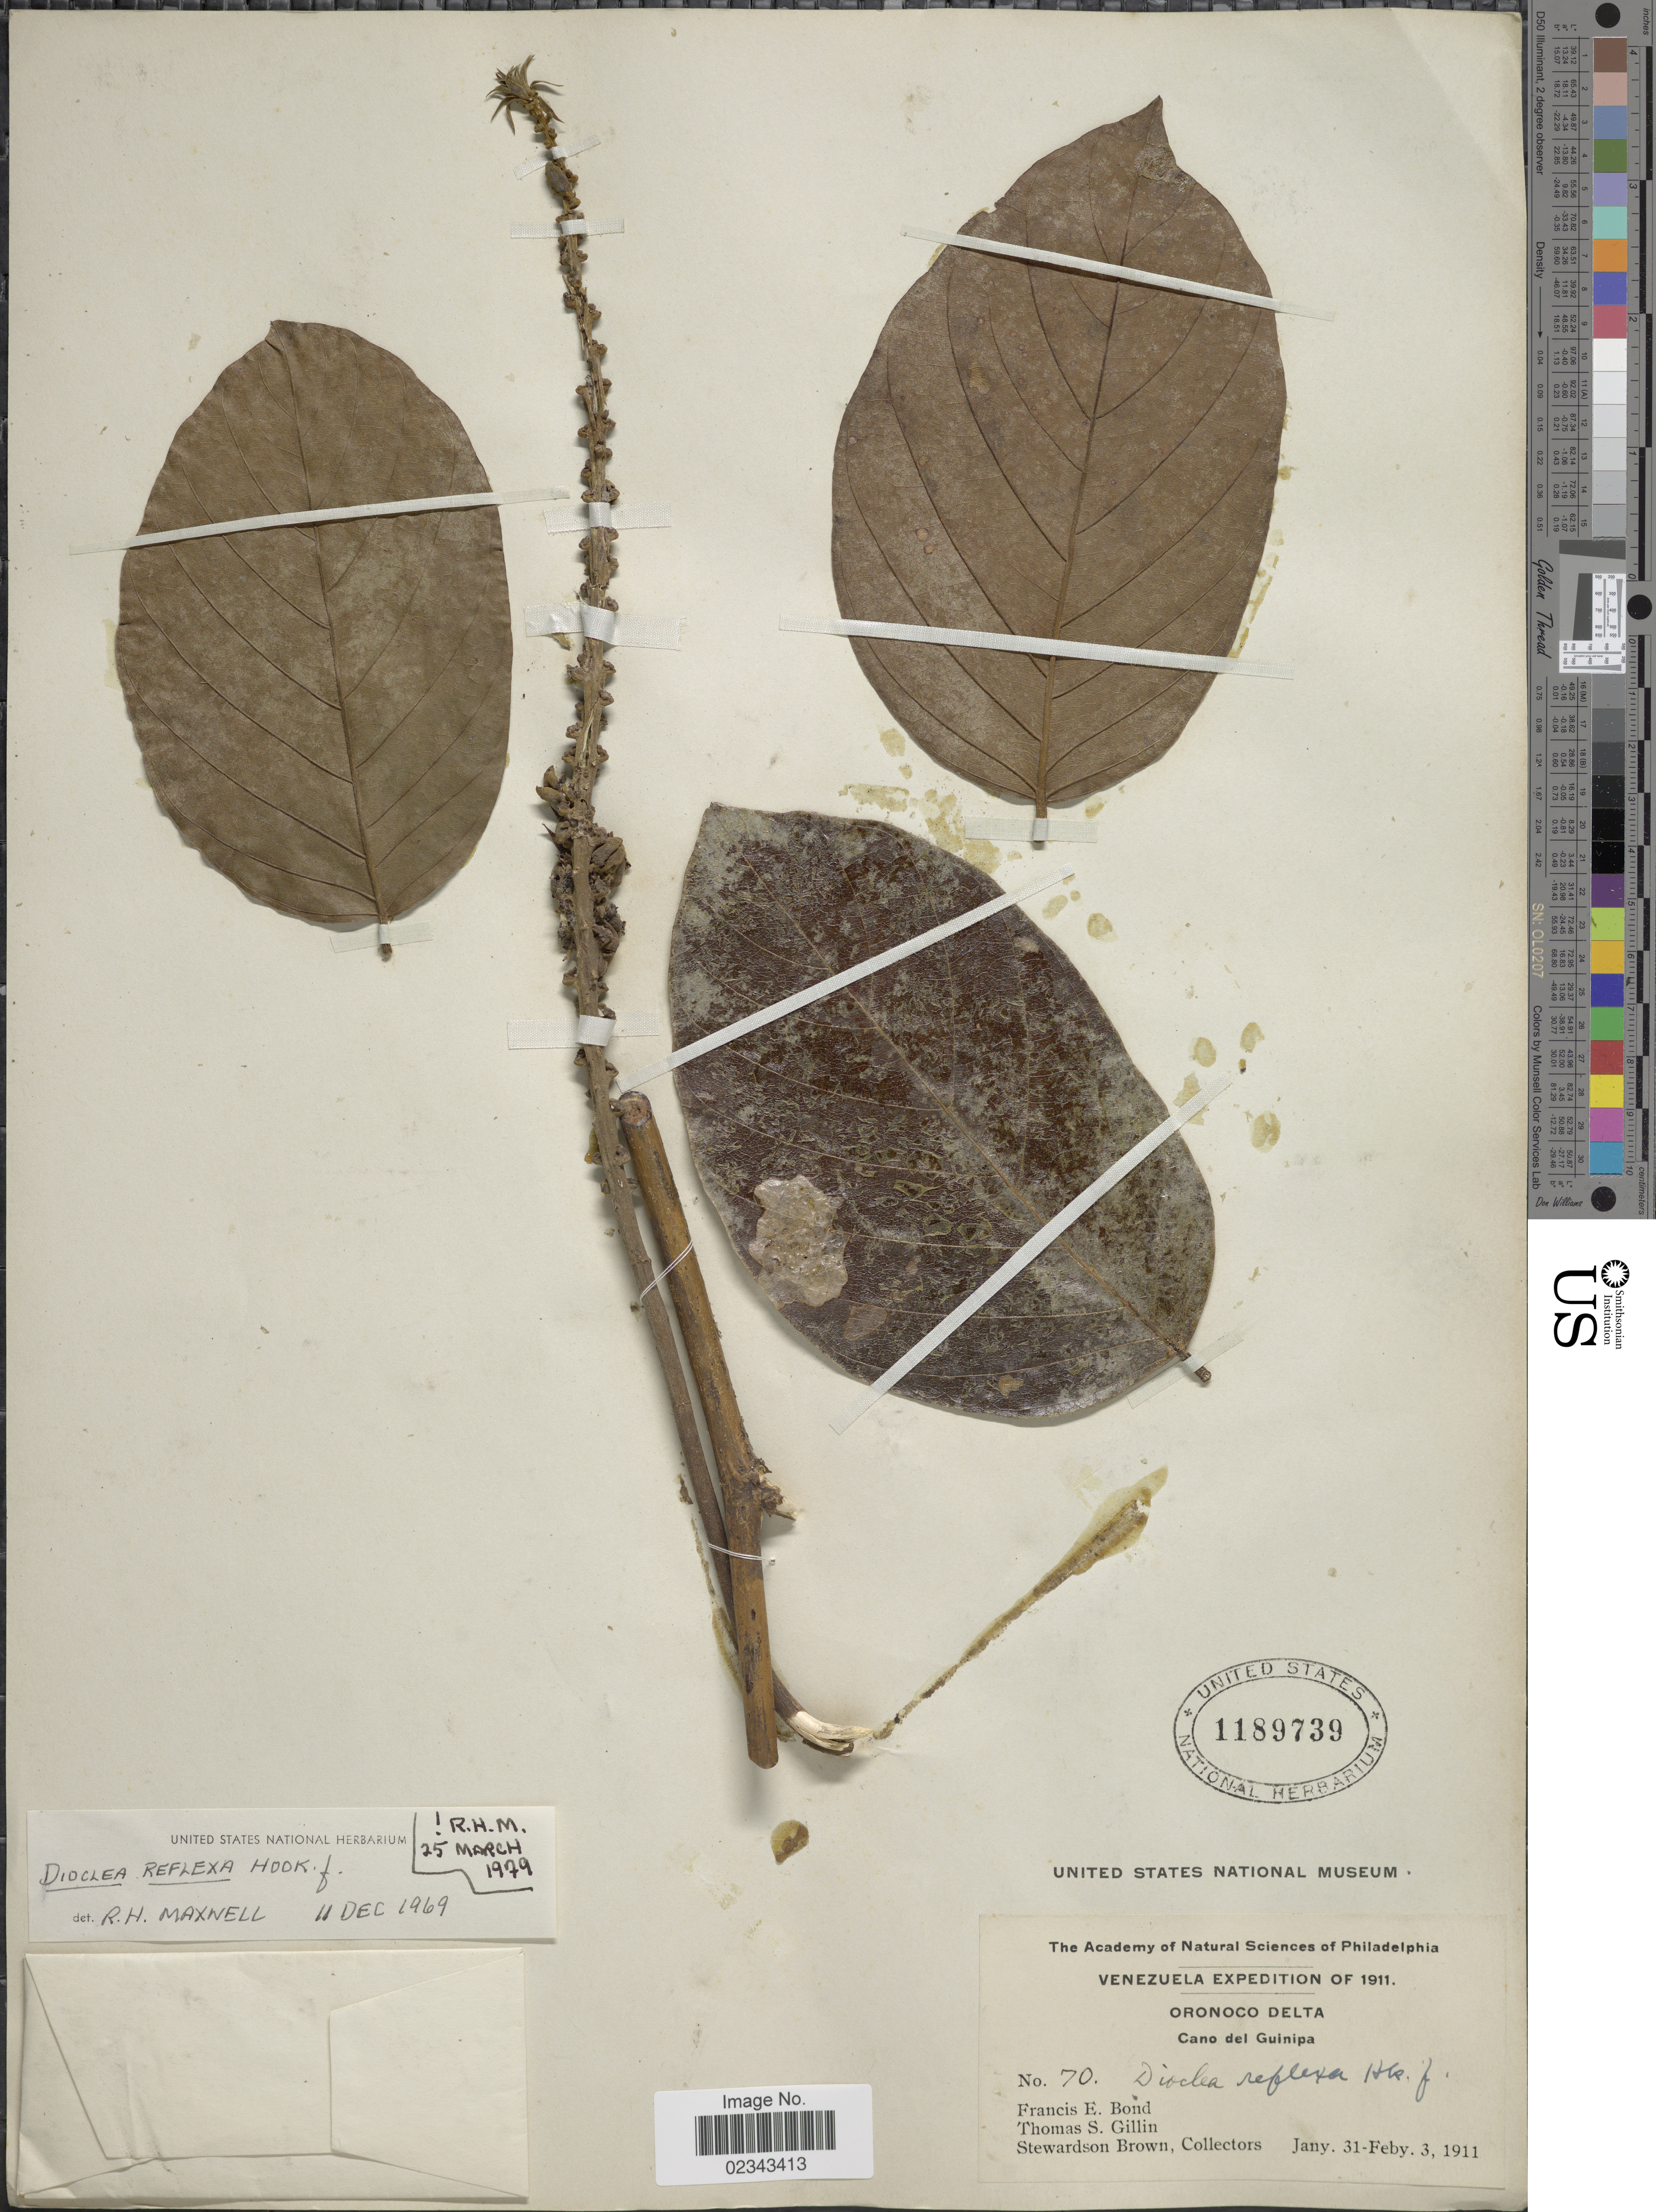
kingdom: Plantae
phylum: Tracheophyta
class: Magnoliopsida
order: Fabales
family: Fabaceae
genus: Macropsychanthus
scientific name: Macropsychanthus comosus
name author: (G. Mey.) L.P. Queiroz & Snak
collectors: F. Bond, T. Gillin & S. Brown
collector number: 70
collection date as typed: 31 January -3 February 1911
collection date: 1911-01-31/1911-02-03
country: Venezuela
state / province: Monagas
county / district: Maturin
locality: Oronoco Delta along Rio Guanipa, including Indian and Creole villages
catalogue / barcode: US 1189739